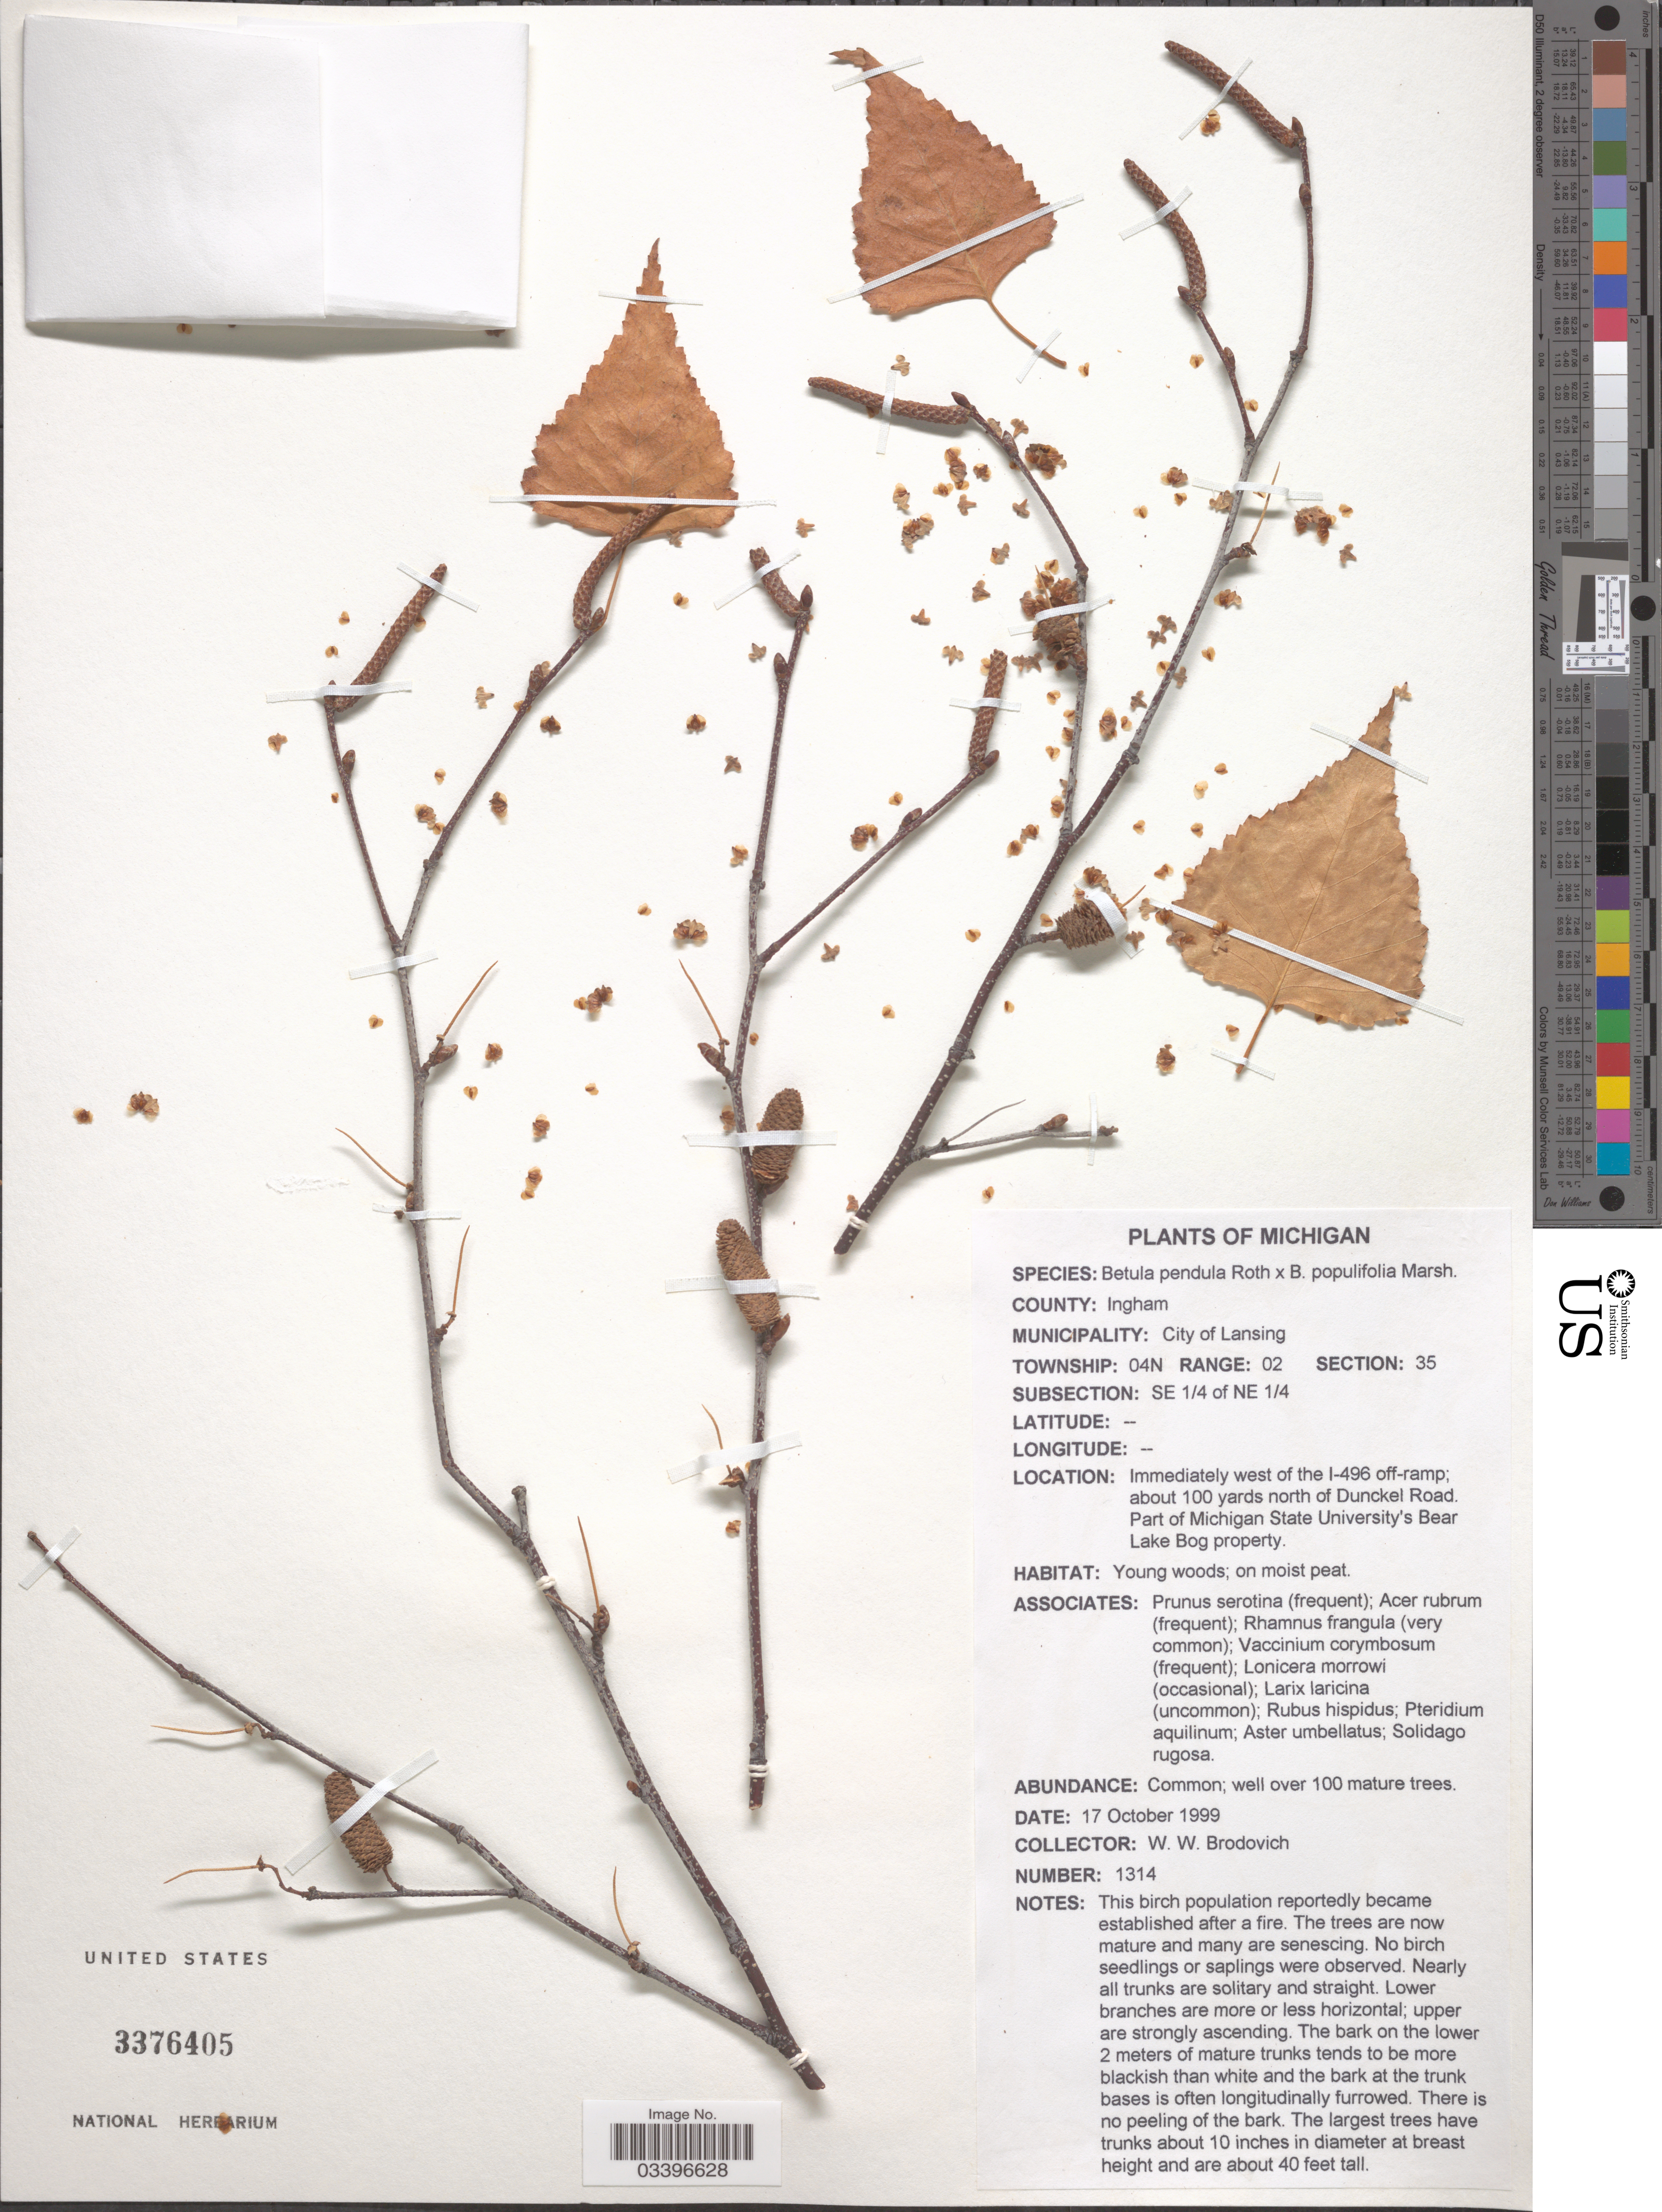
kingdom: Plantae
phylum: Tracheophyta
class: Magnoliopsida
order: Fagales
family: Betulaceae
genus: Betula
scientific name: Betula pendula x B. populifolia Marshall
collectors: W. Brodovich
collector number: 1314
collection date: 1999-10-17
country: United States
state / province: Michigan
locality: County: Ingham. Municipality: City of Lansing. Township: 04N Range: 02. Section: 35. Subsection: SE 1/4 of NE 1/4. Immediately west of the I-496 off-ramp; about 100 yards north of Dunckel Road. Part of Michigan State University's Bear Lake Bog property.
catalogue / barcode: US 3376405